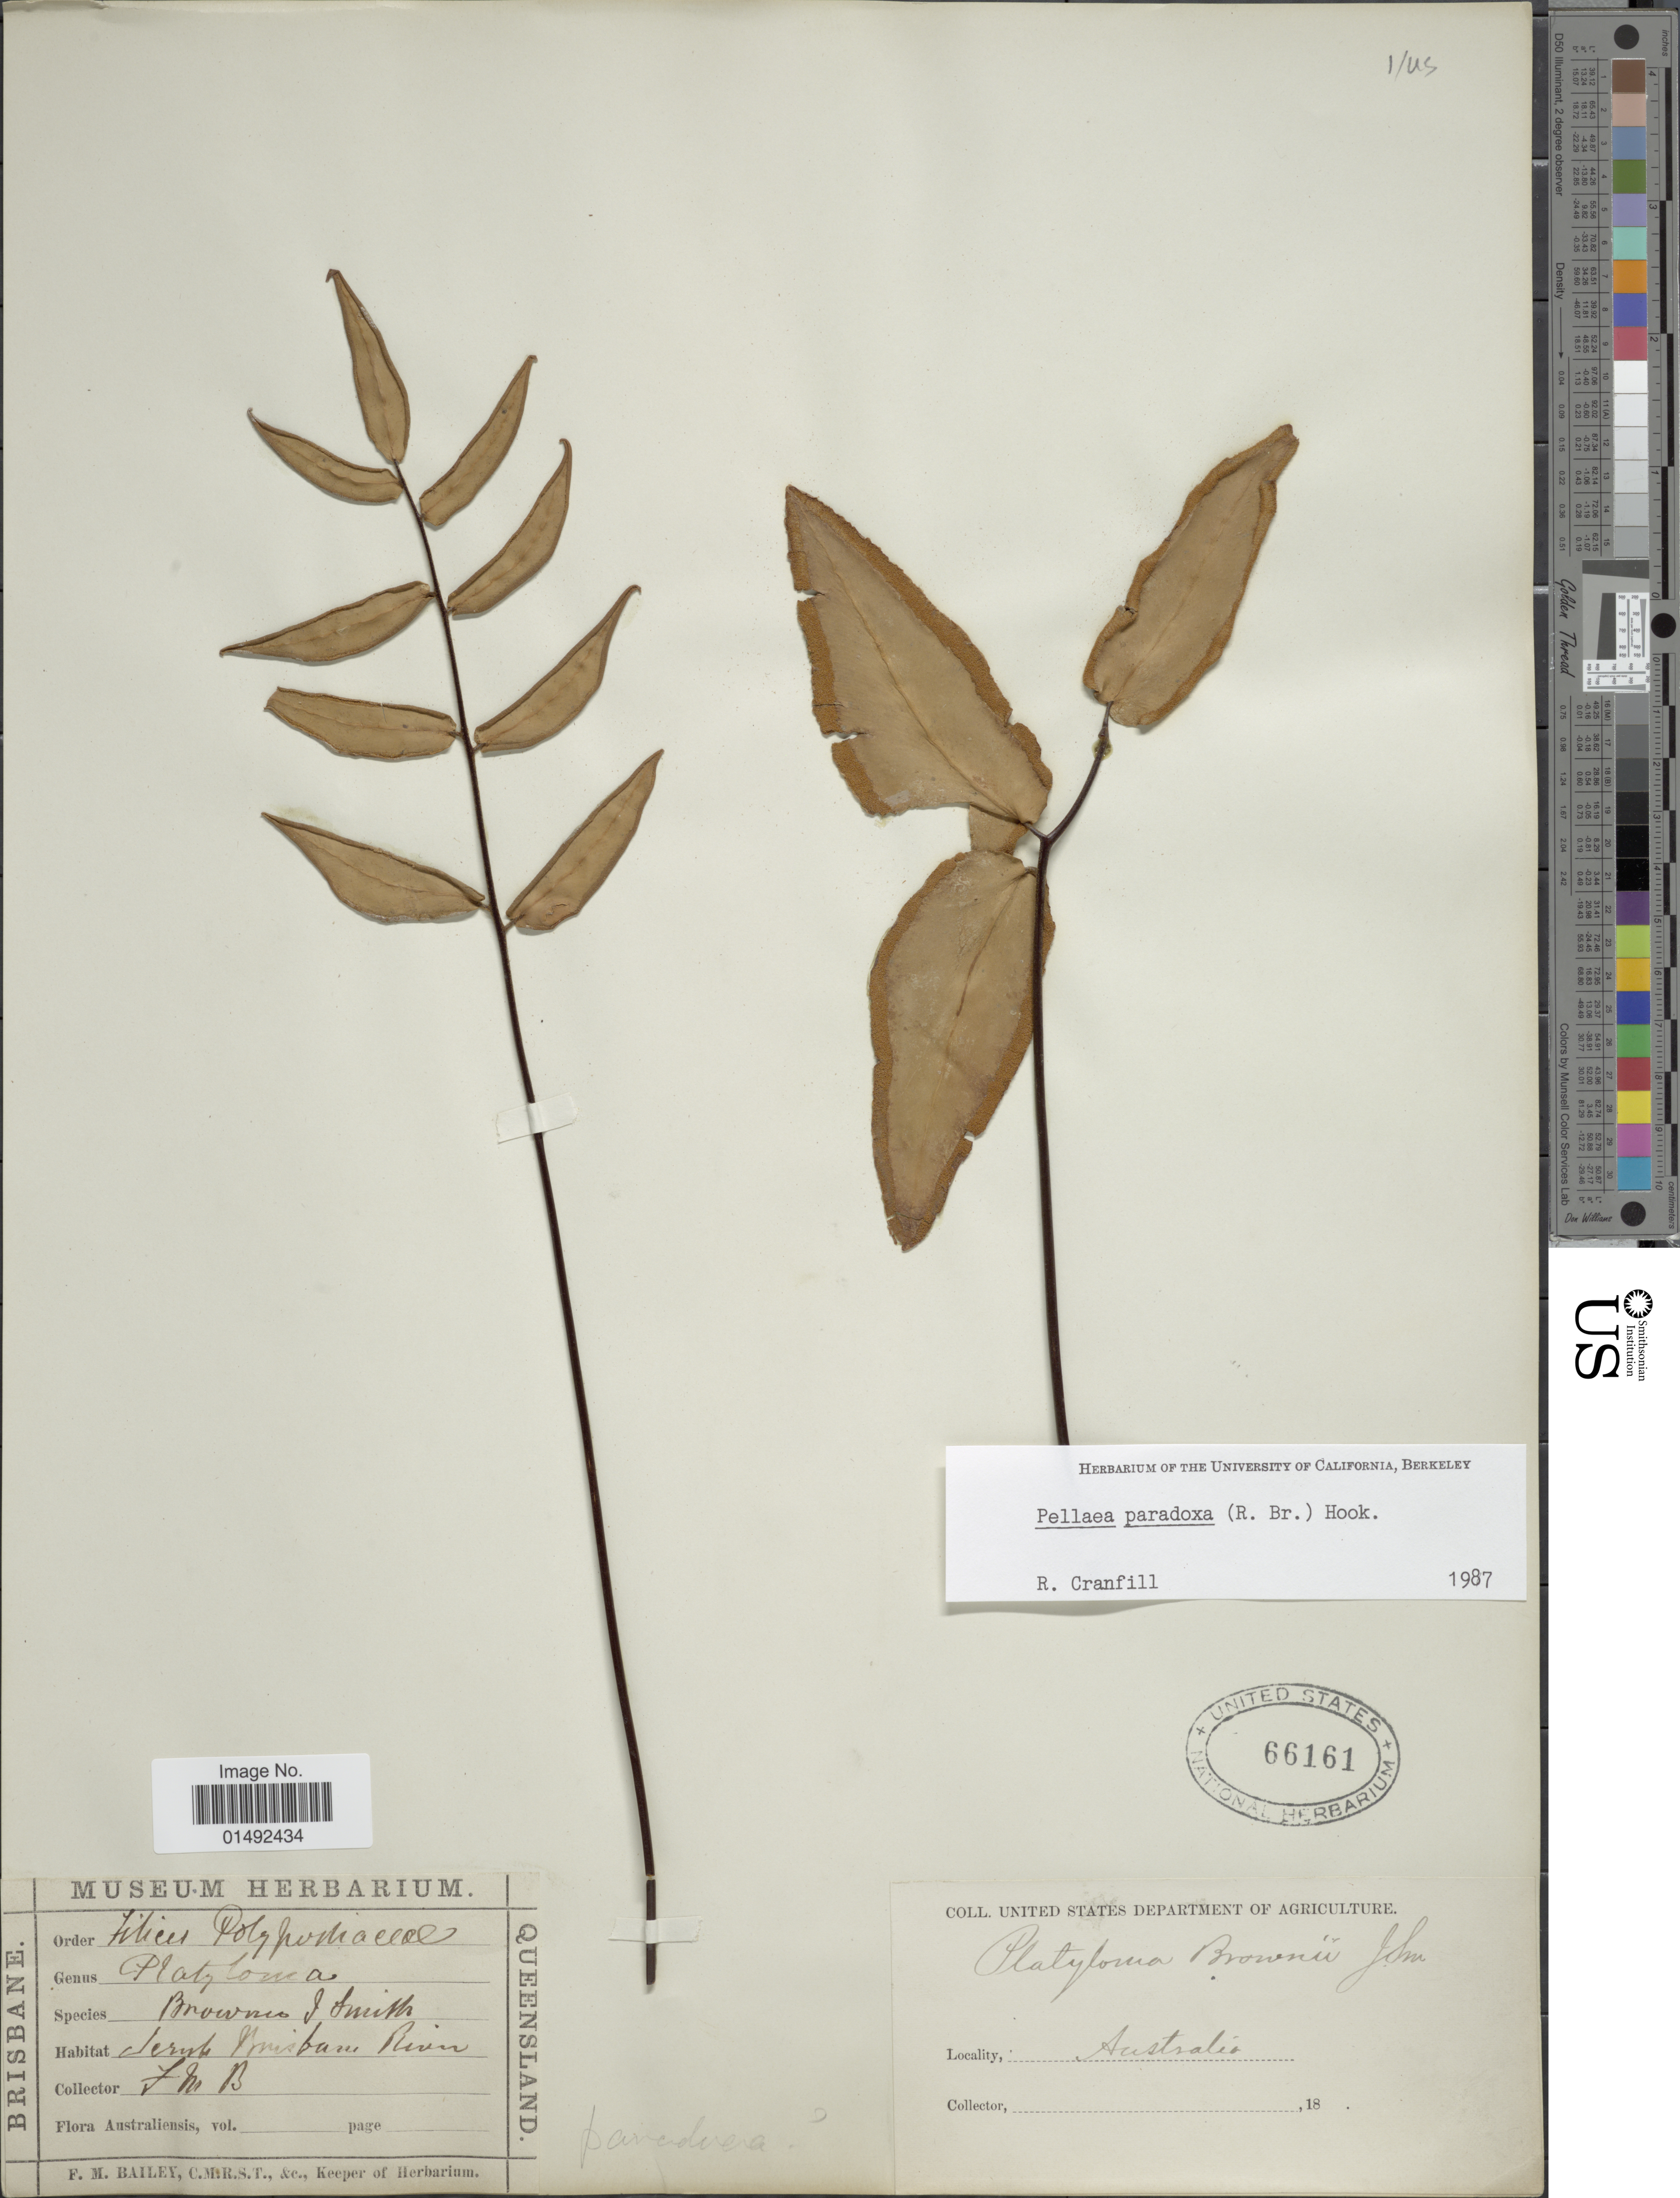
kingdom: Plantae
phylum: Tracheophyta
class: Polypodiopsida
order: Polypodiales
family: Pteridaceae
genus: Pellaea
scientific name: Pellaea paradoxa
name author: (R. Br.) Hook.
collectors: F. M. Bailey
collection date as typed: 18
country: Australia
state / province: Queensland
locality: Jerub Brisbane River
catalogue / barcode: US 66161